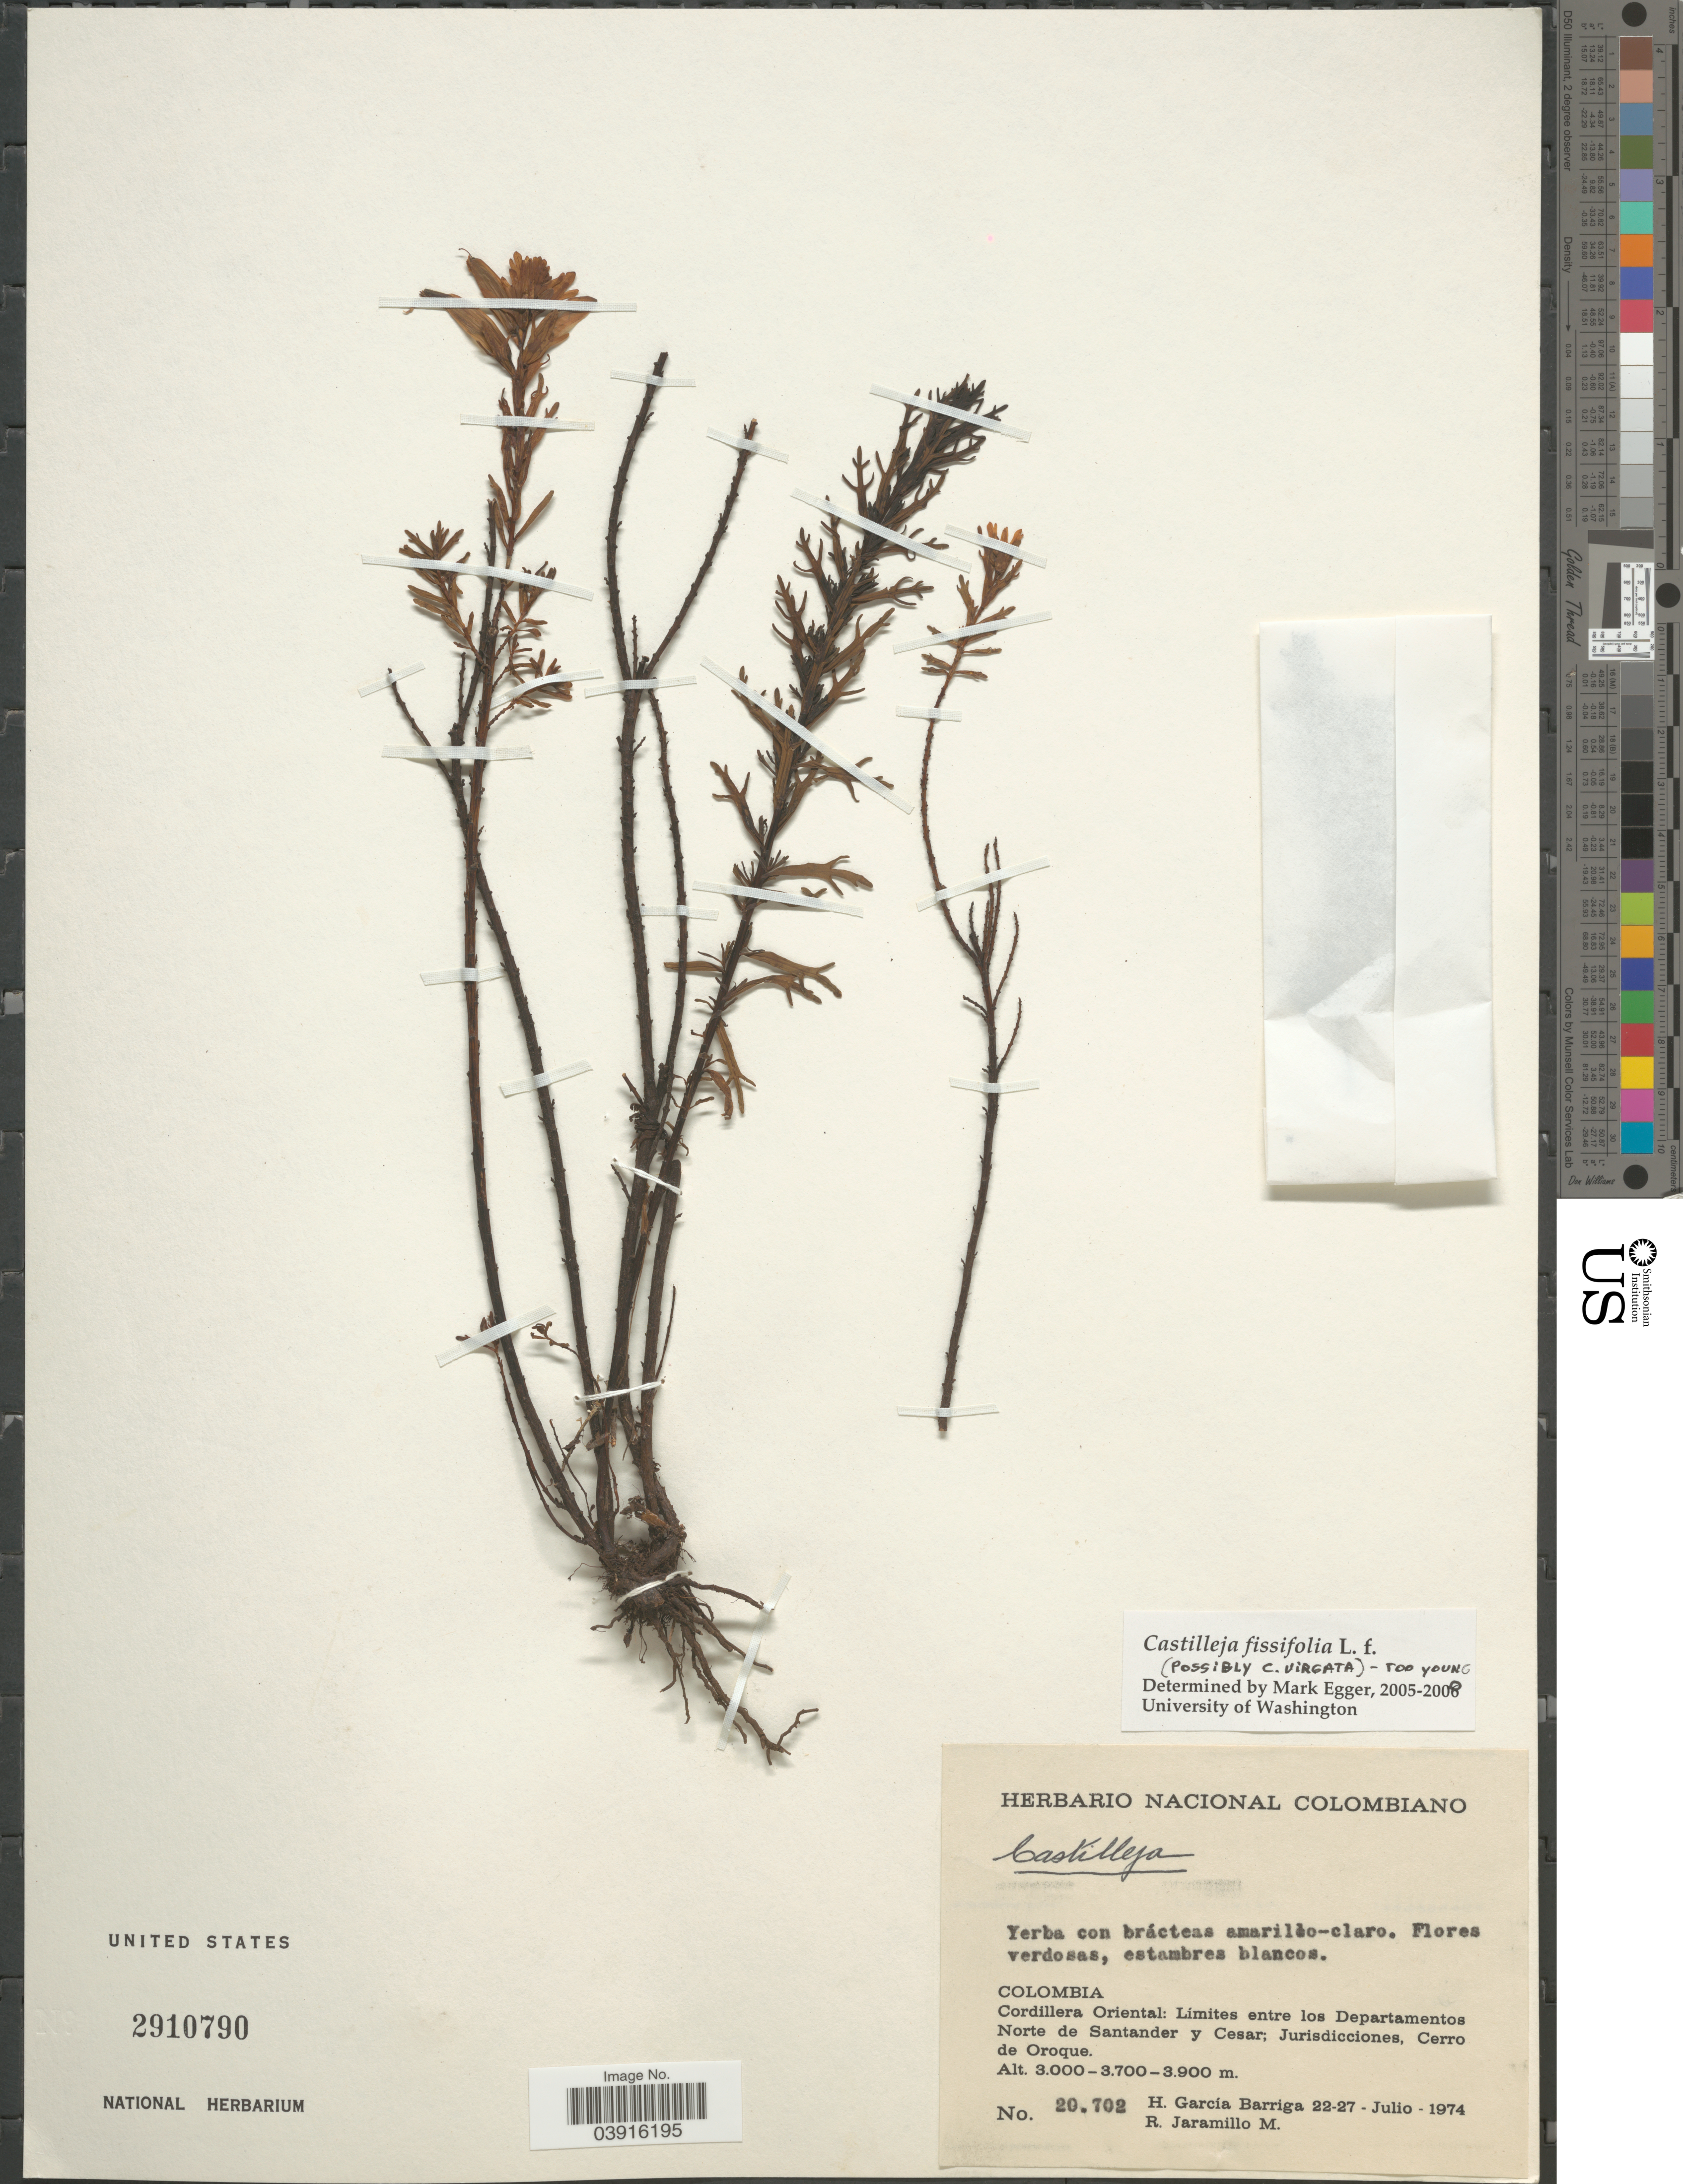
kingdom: Plantae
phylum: Tracheophyta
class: Magnoliopsida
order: Lamiales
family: Orobanchaceae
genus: Castilleja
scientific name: Castilleja fissifolia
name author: L. f.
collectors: H. García Barriga & R. Jaramillo M.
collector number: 20702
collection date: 1974-07-22/1974-07-27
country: Colombia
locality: Cordillera Oriental: Límites entre los Departamentos Norte de Santander y Cesar; Jurisdicciones, Cerro de Oroque.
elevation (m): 3000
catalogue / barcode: US 2910790